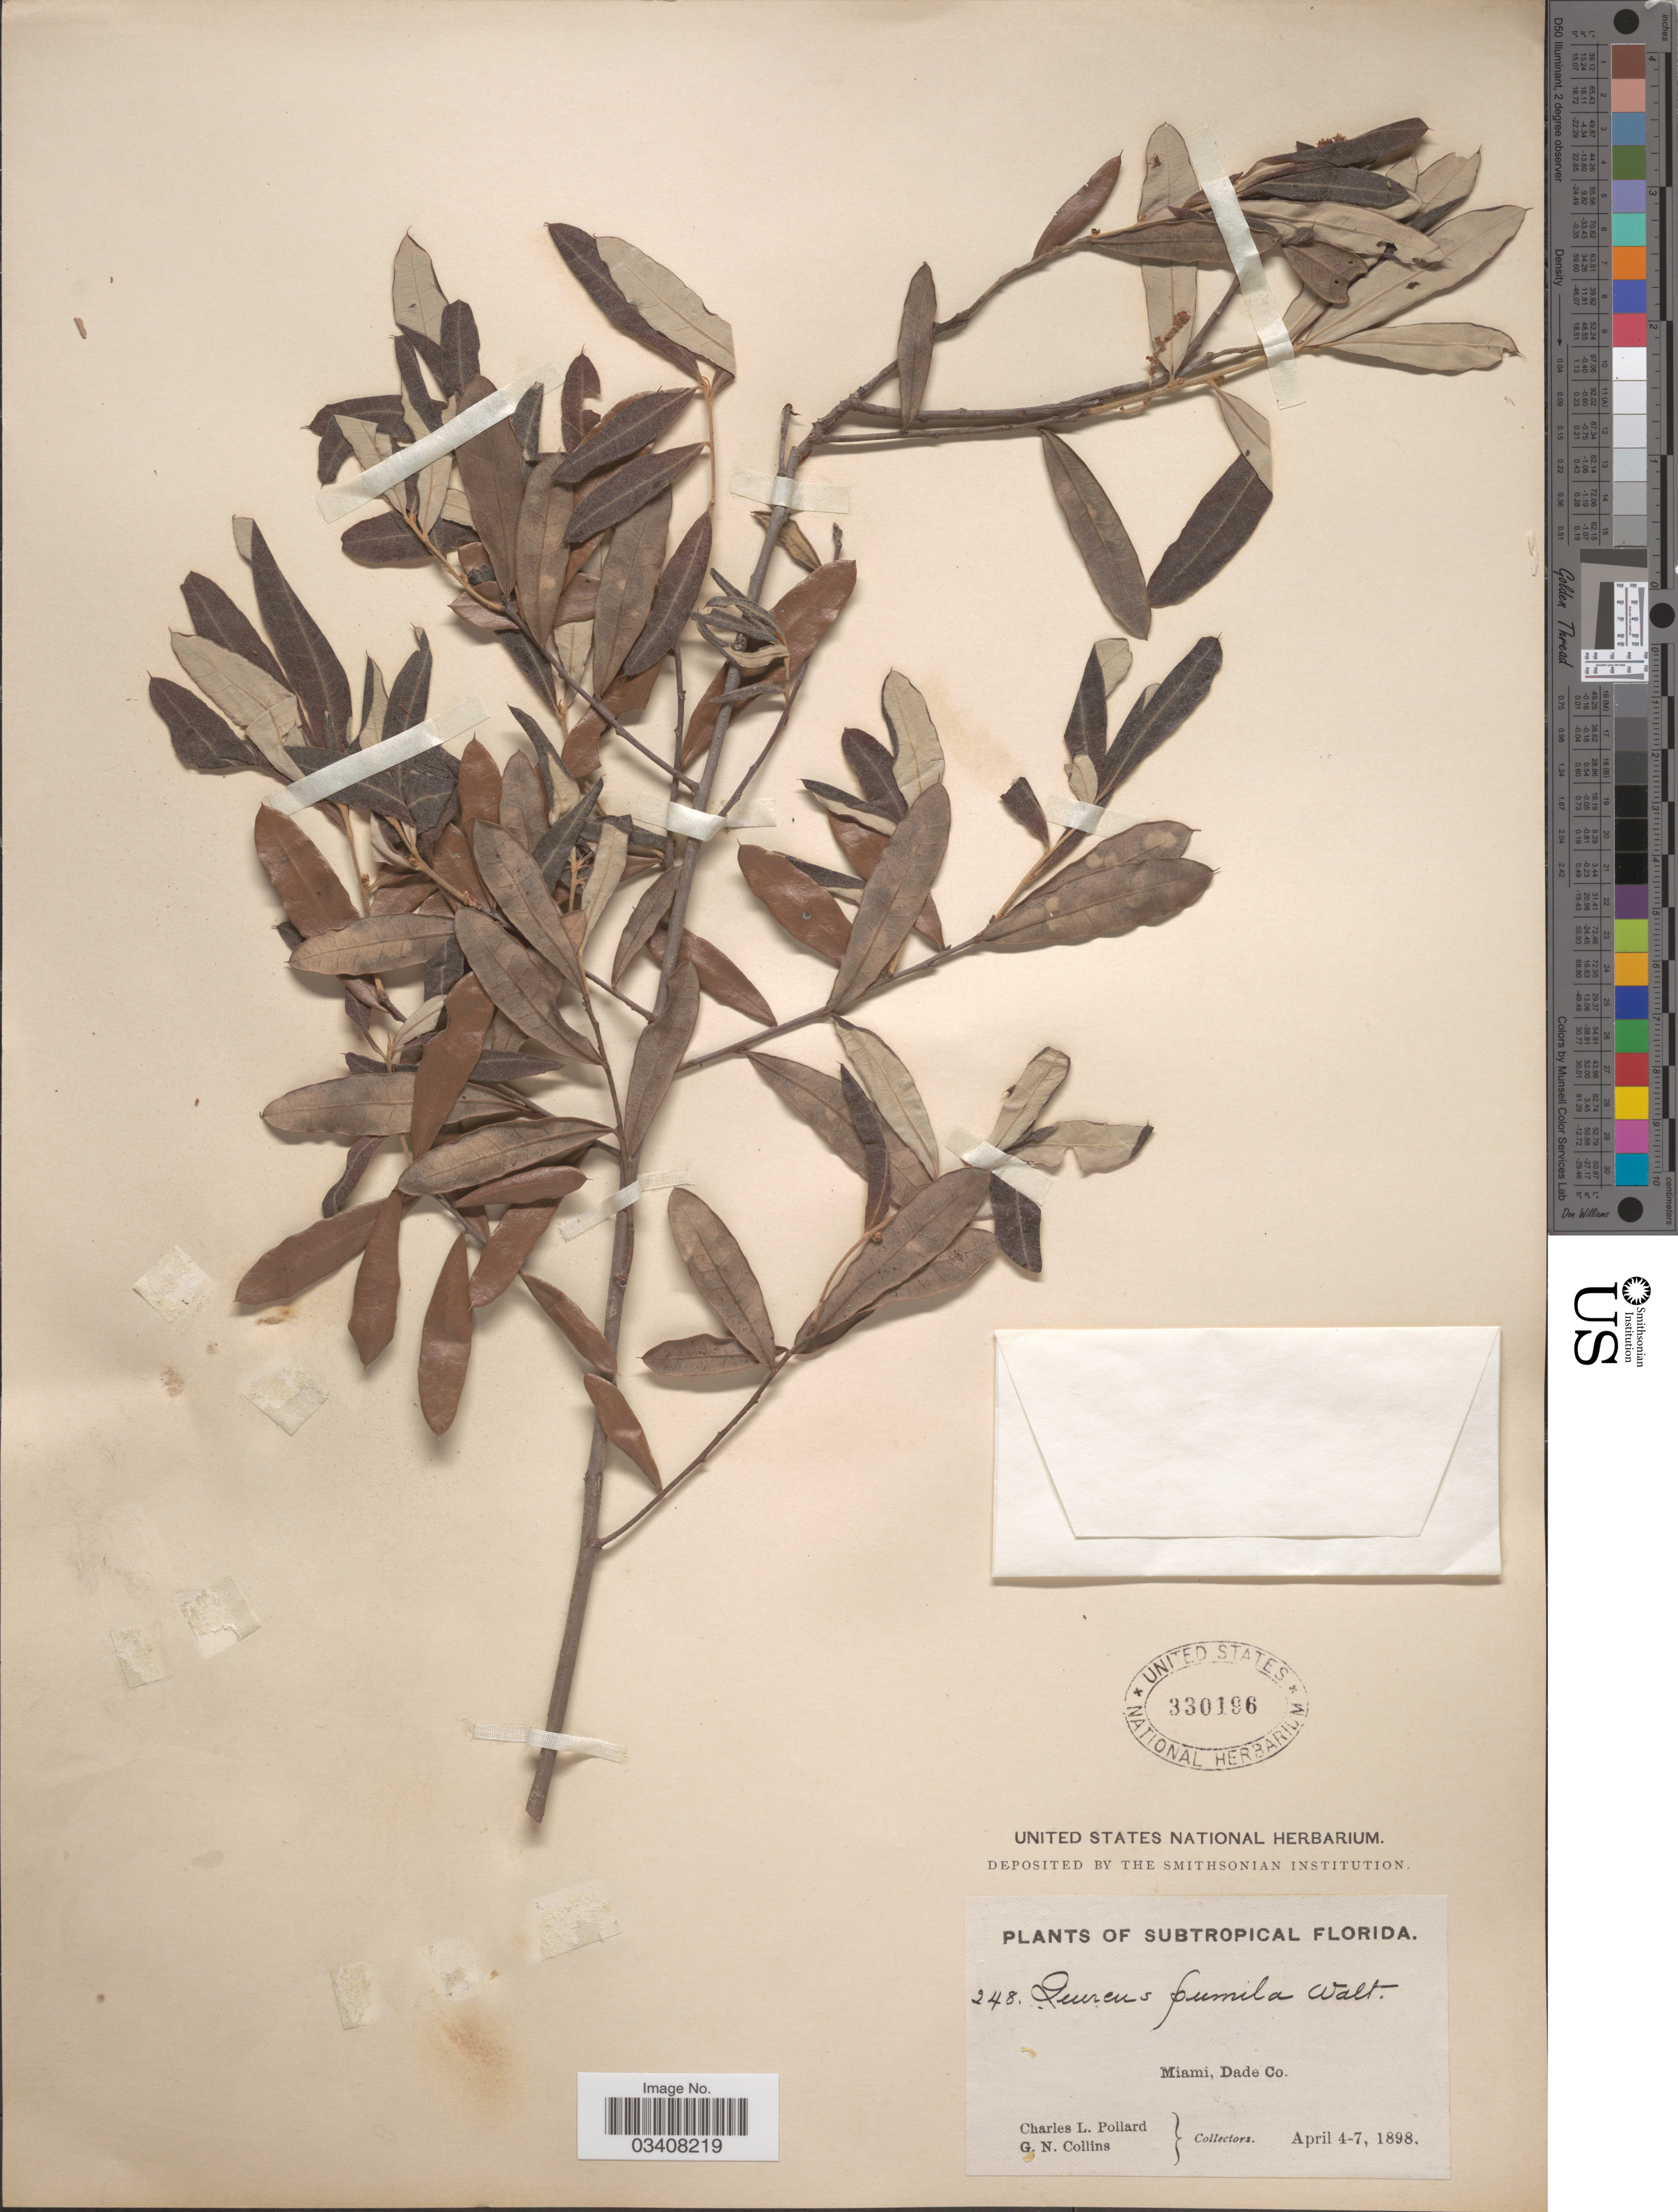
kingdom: Plantae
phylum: Tracheophyta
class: Magnoliopsida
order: Fagales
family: Fagaceae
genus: Quercus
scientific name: Quercus pumila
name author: Walter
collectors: C. L. Pollard & G. Collins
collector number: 248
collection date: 1898-04-04/1898-04-07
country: United States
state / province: Florida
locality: Miami, Dade Co.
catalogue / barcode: US 330196